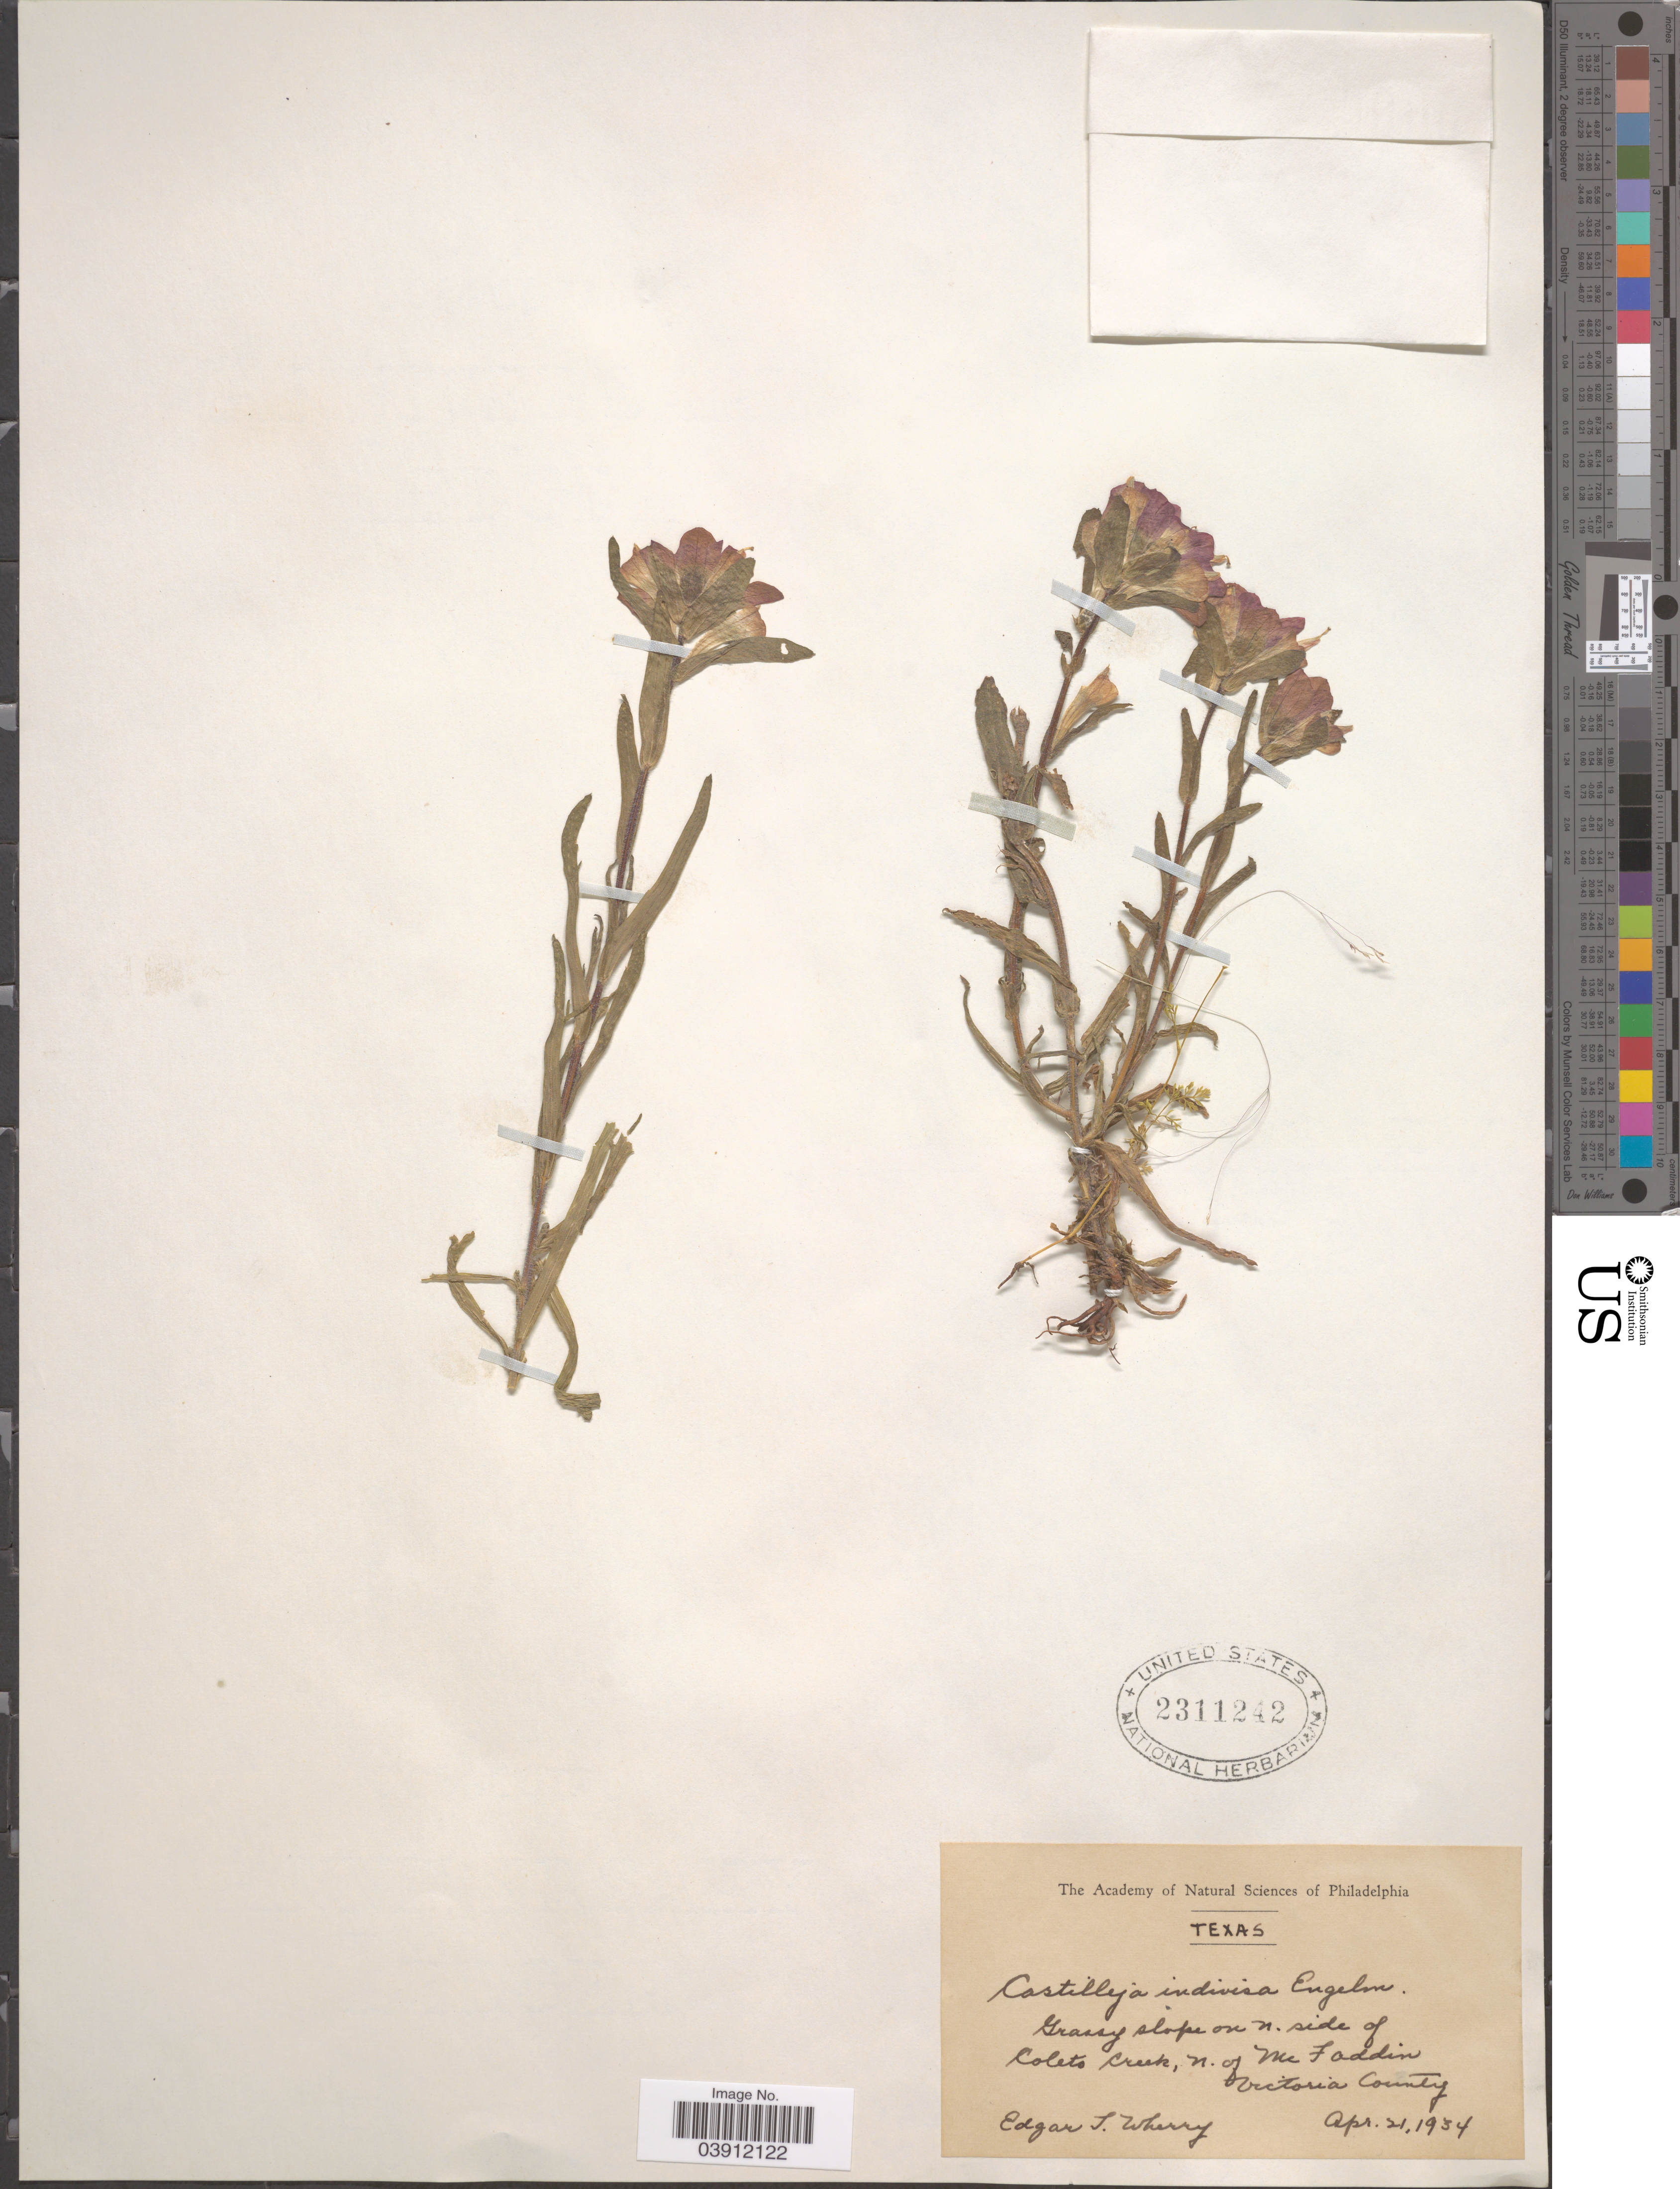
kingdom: Plantae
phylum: Tracheophyta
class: Magnoliopsida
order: Lamiales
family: Orobanchaceae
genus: Castilleja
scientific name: Castilleja indivisa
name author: Engelm. in Engelm. & A. Gray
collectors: E. T. Wherry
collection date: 1934-04-21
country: United States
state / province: Texas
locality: Grassy slope on n. side of Coleto Creek, N. of Mc Faddin, Victoria County.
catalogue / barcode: US 2311242